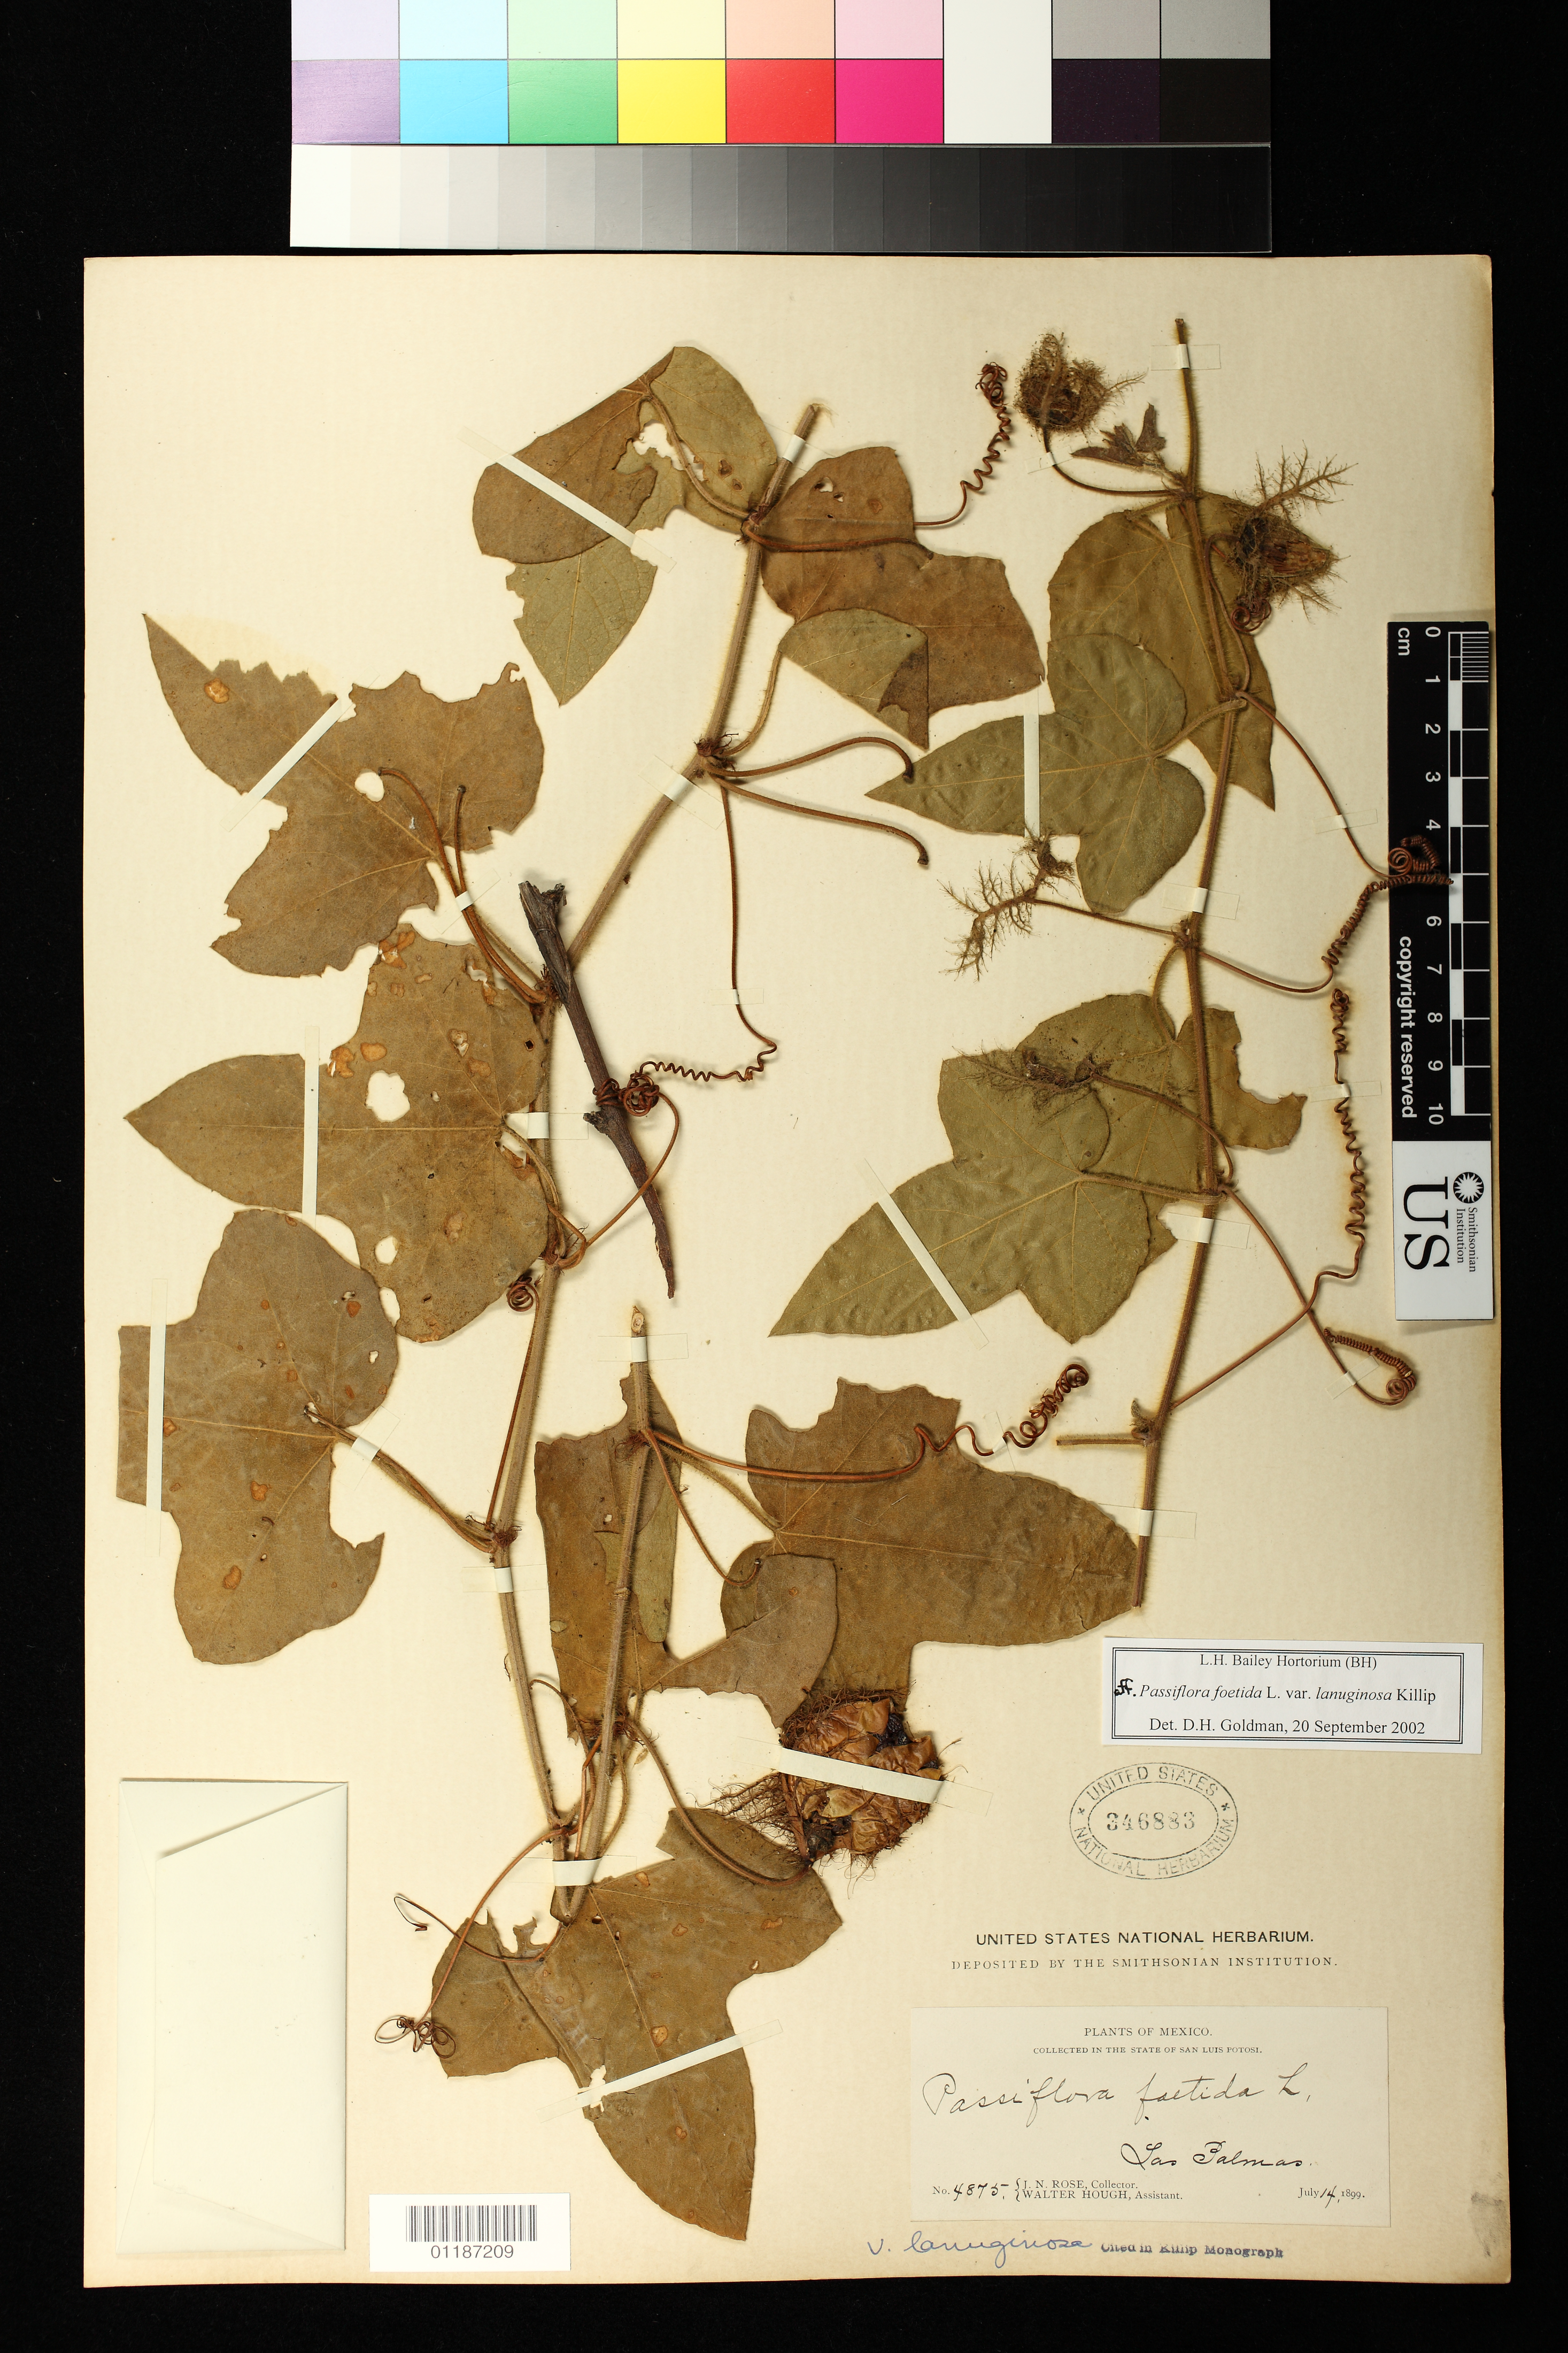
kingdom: Plantae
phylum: Tracheophyta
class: Magnoliopsida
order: Malpighiales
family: Passifloraceae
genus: Passiflora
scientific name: Passiflora foetida var. lanuginosa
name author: Killip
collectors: J. N. Rose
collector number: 4875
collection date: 1899-07-14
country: Mexico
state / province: San Luis Potosí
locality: Las Plamas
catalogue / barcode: US 346883